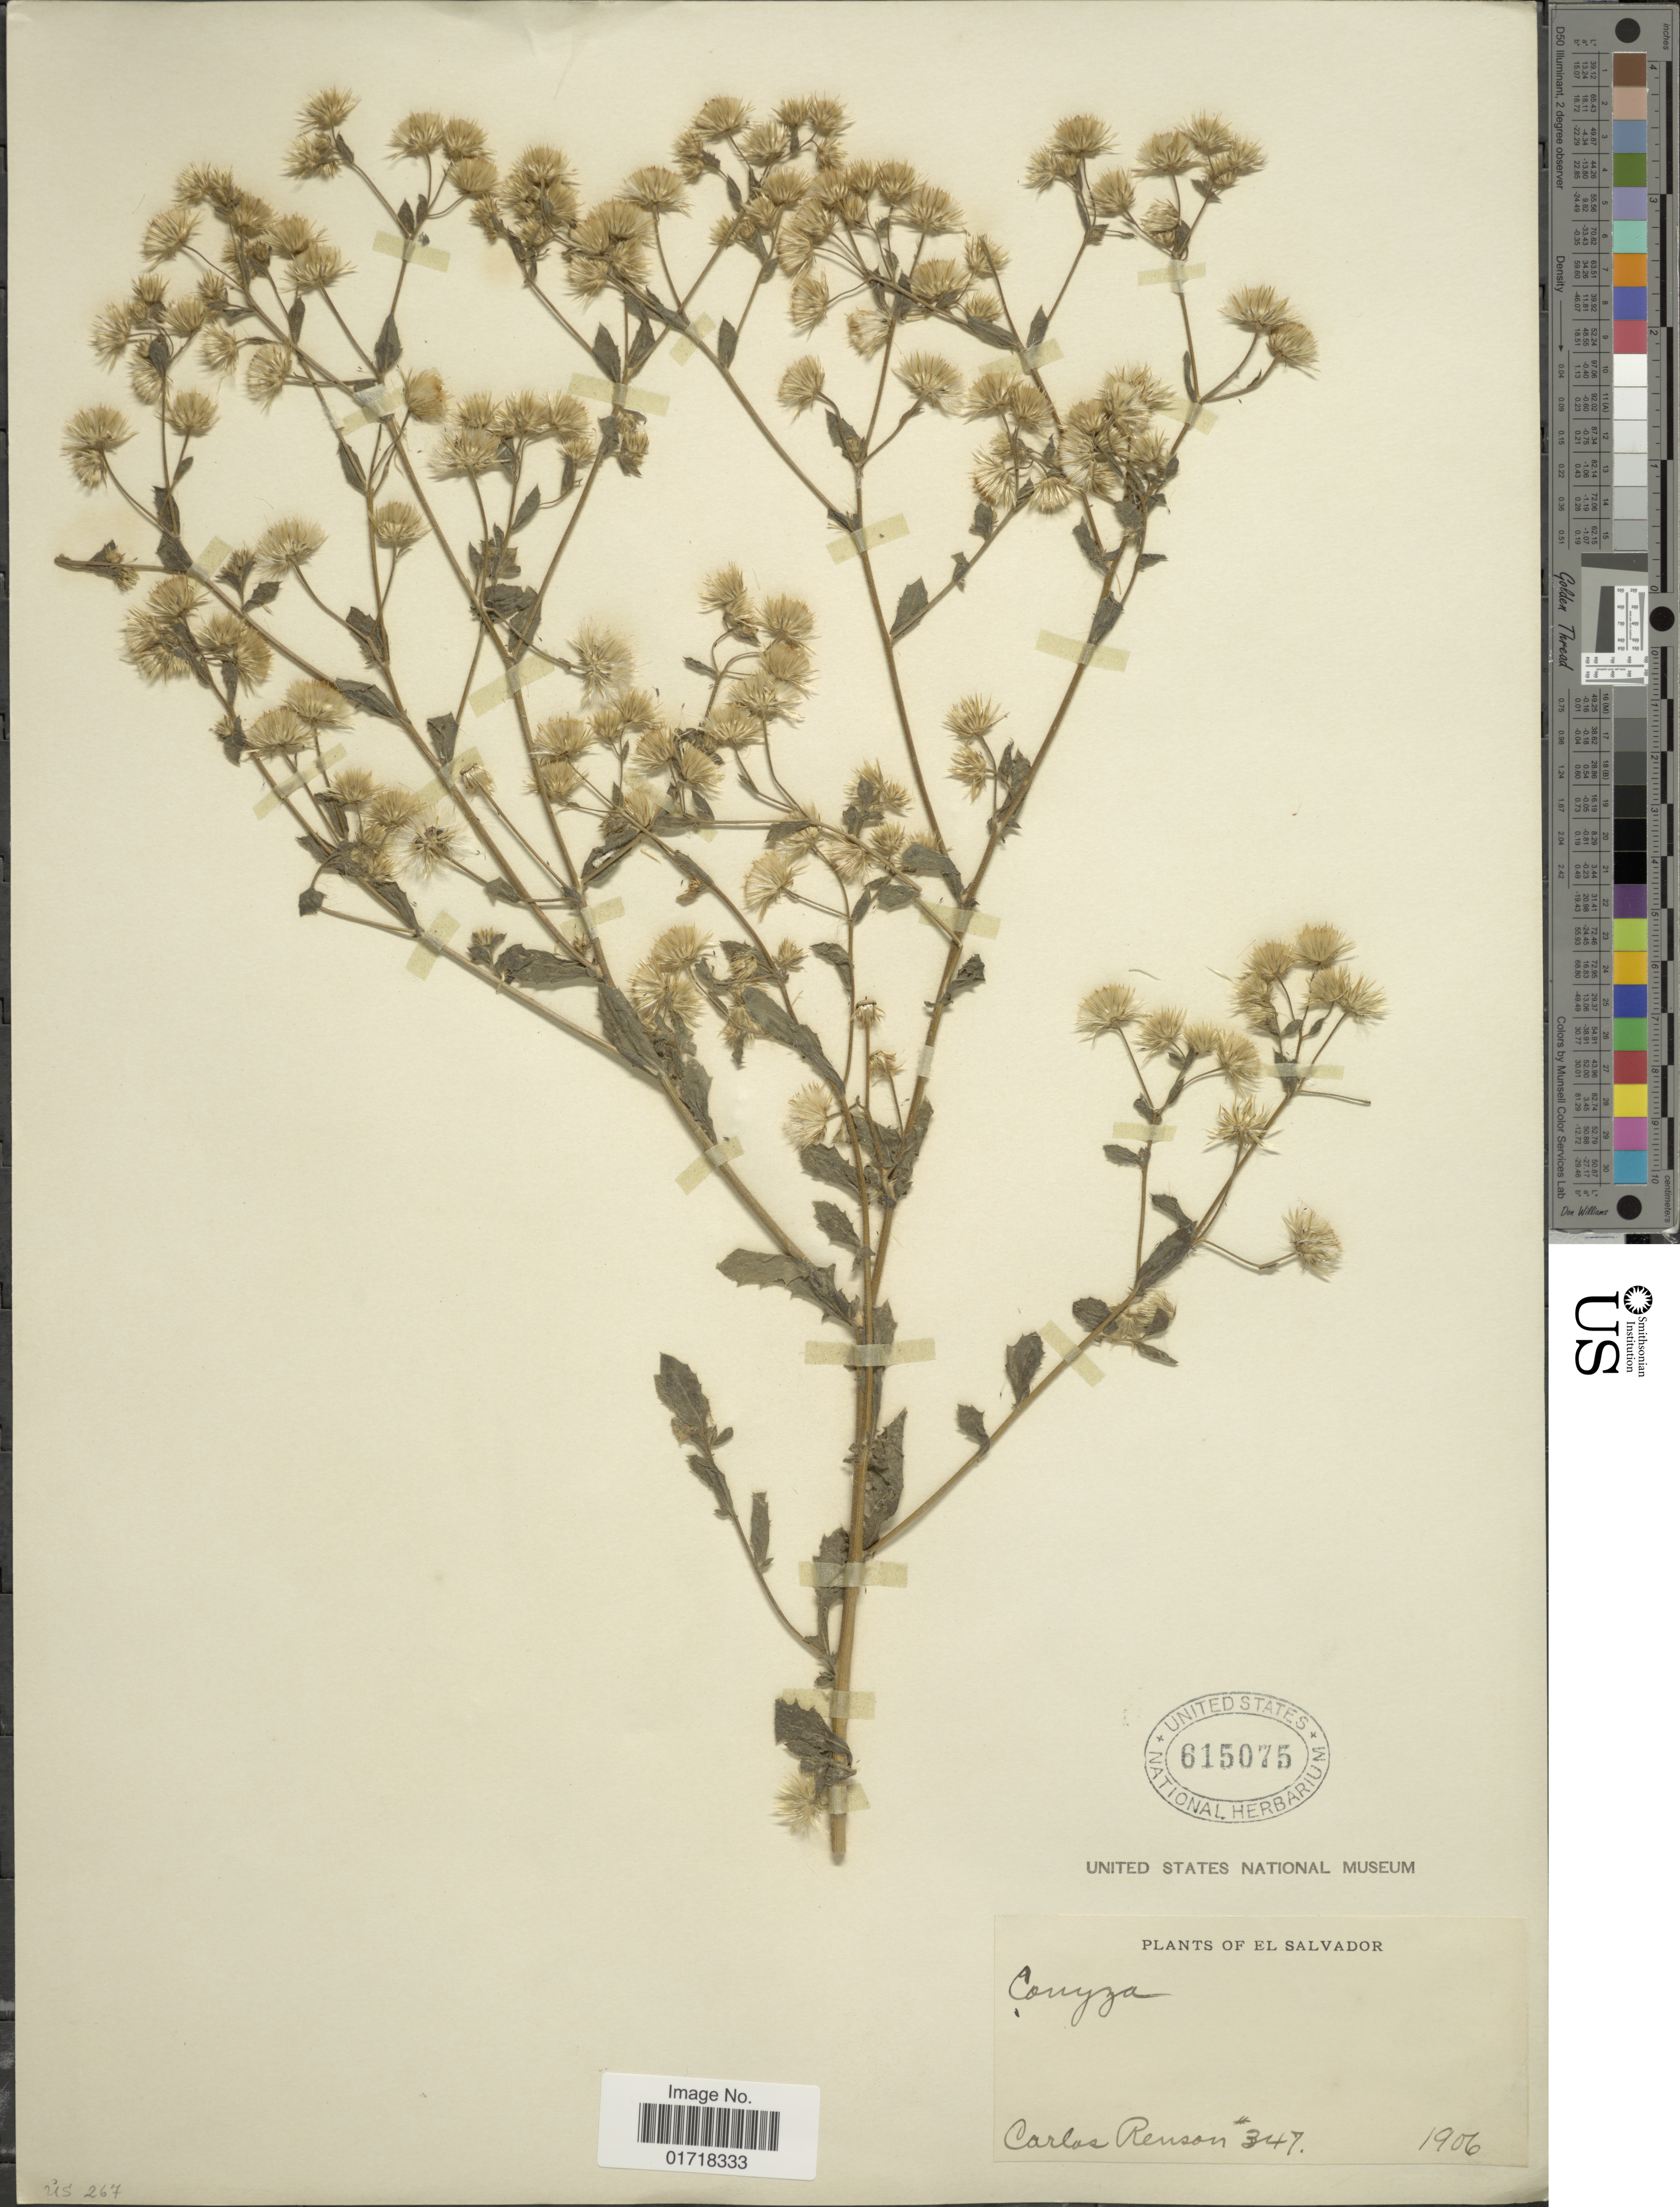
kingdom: Plantae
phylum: Tracheophyta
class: Magnoliopsida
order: Asterales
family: Asteraceae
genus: Pseudoconyza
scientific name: Pseudoconyza sp.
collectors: C. Renson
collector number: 347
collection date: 1906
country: El Salvador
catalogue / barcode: US 615075